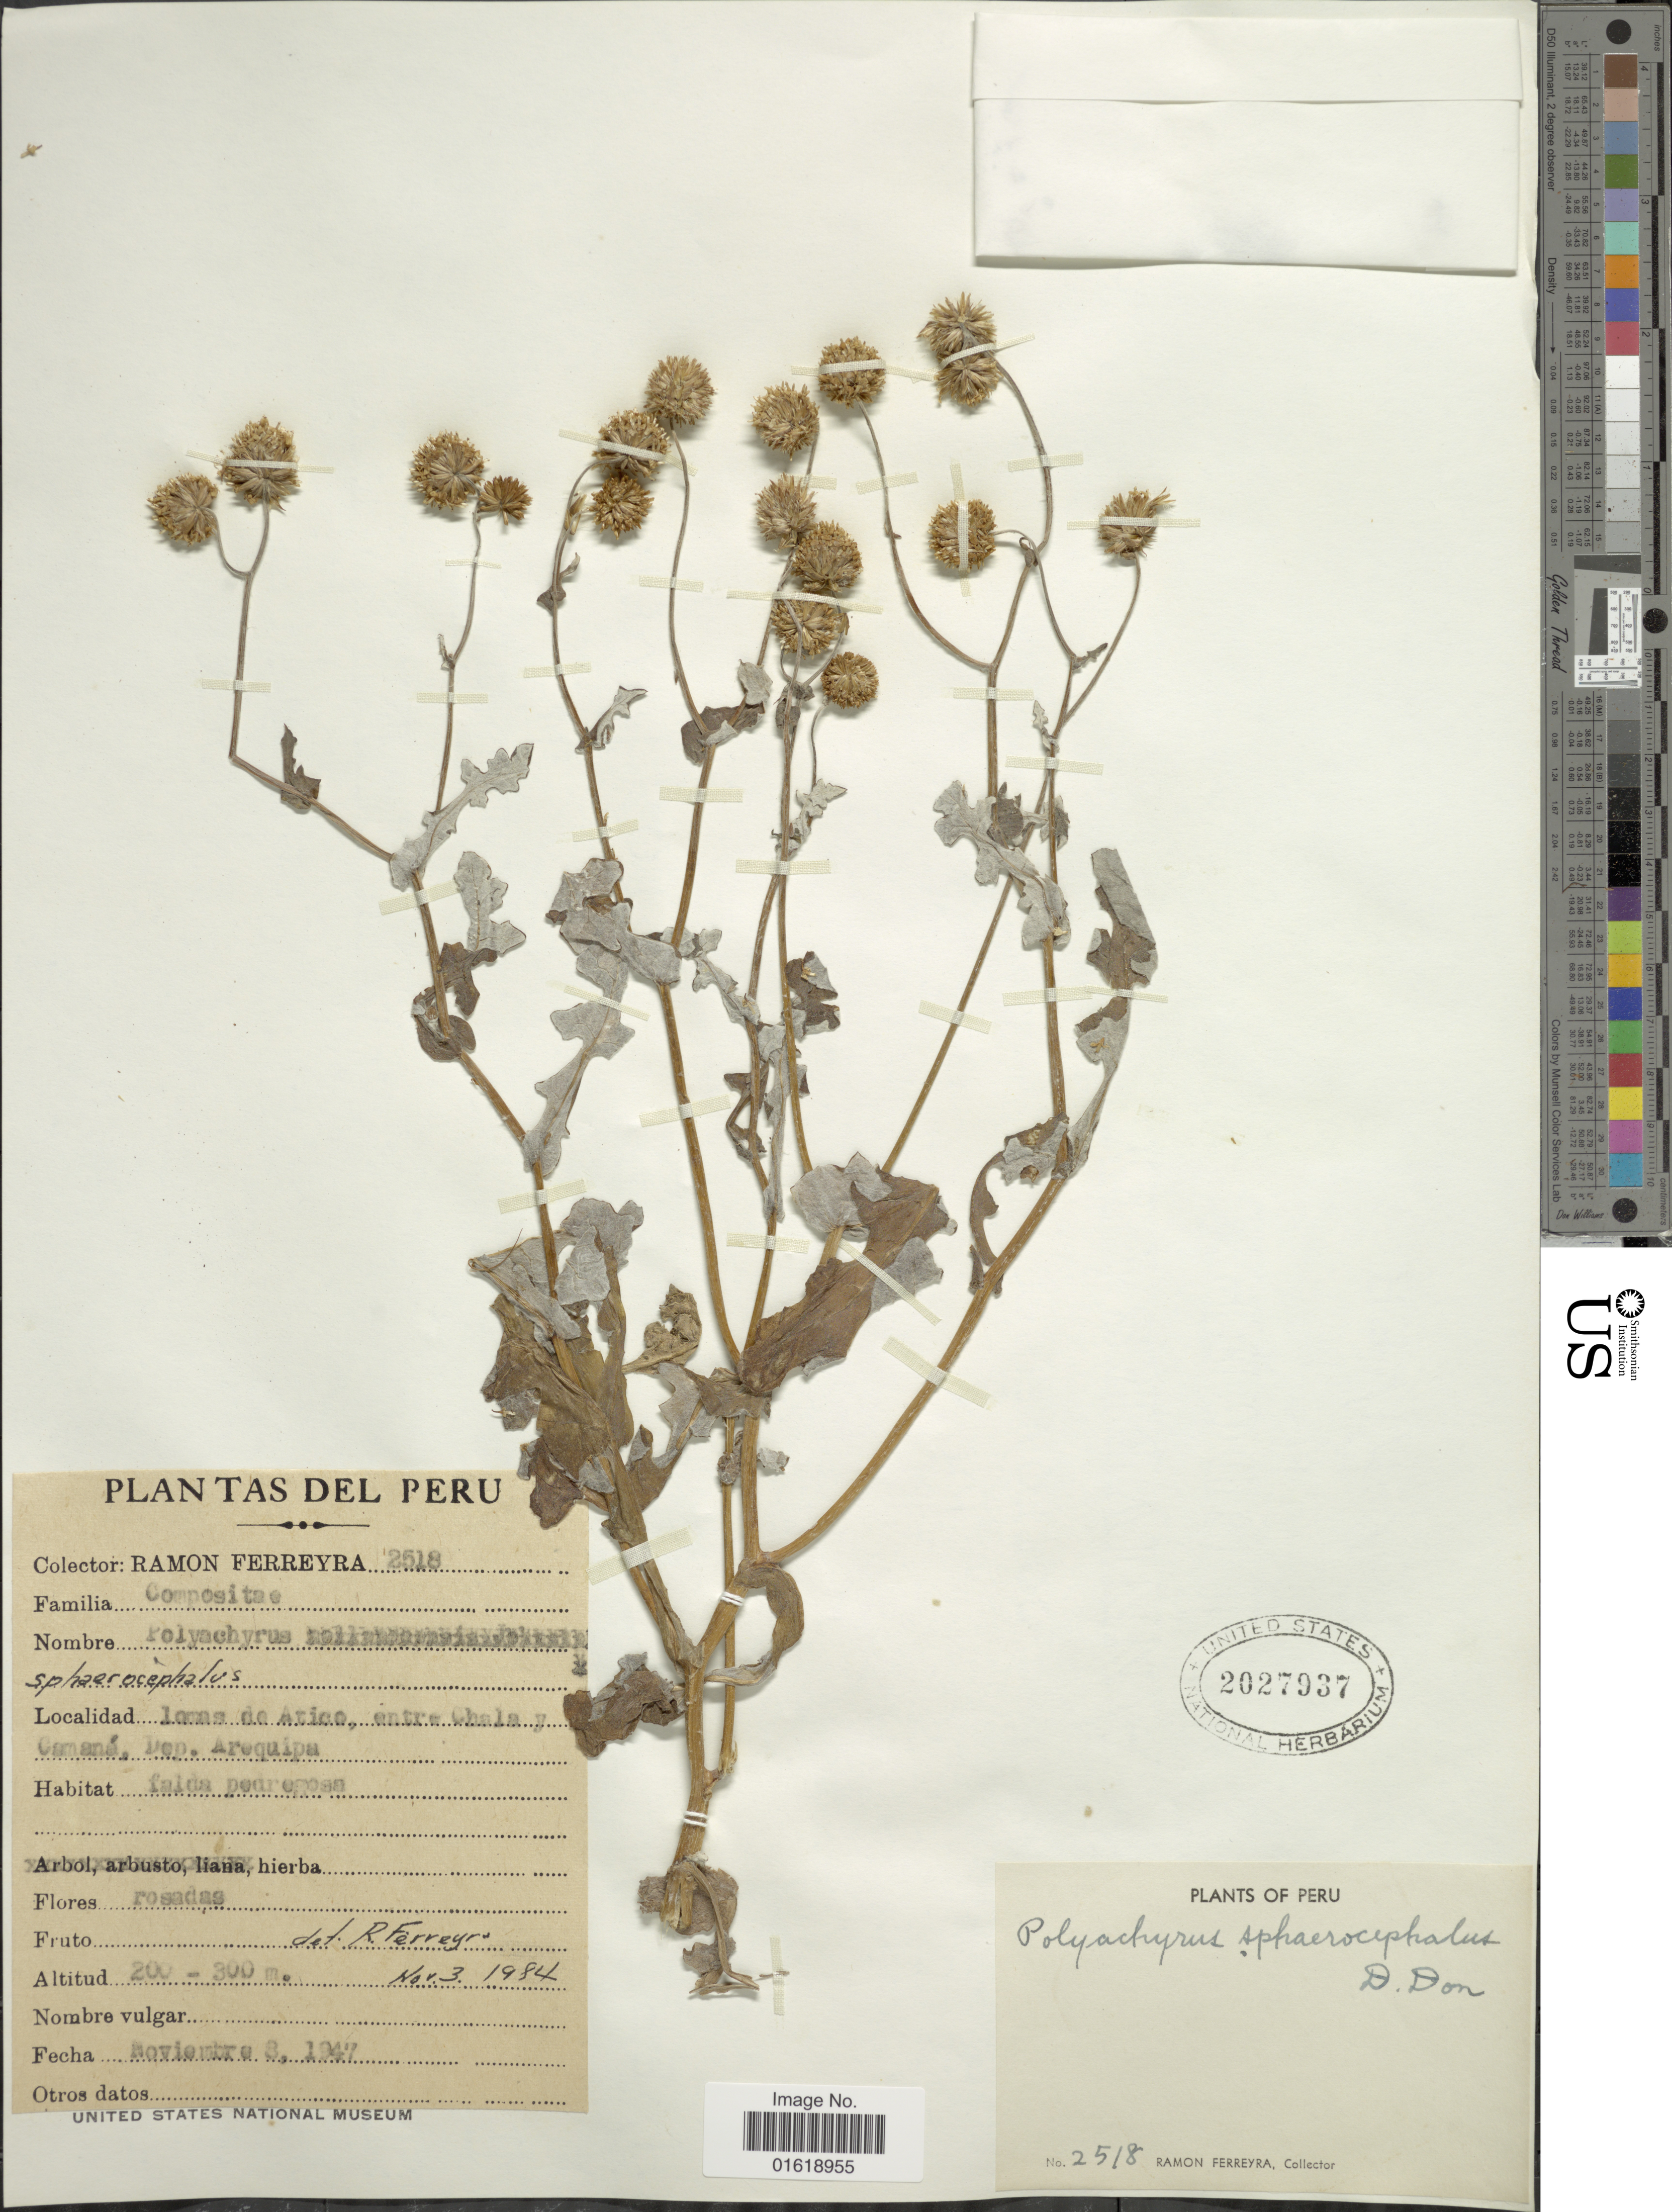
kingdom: Plantae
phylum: Tracheophyta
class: Magnoliopsida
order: Asterales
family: Asteraceae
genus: Polyachyrus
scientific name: Polyachyrus sphaerocephalus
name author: D. Don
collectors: R. A. Ferreyra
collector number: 2518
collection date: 1947-11-03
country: Peru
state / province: Arequipa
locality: Lomas de Atico, entre Chala y Camaná, Dep. Arequipa.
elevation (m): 200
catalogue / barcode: US 2027937